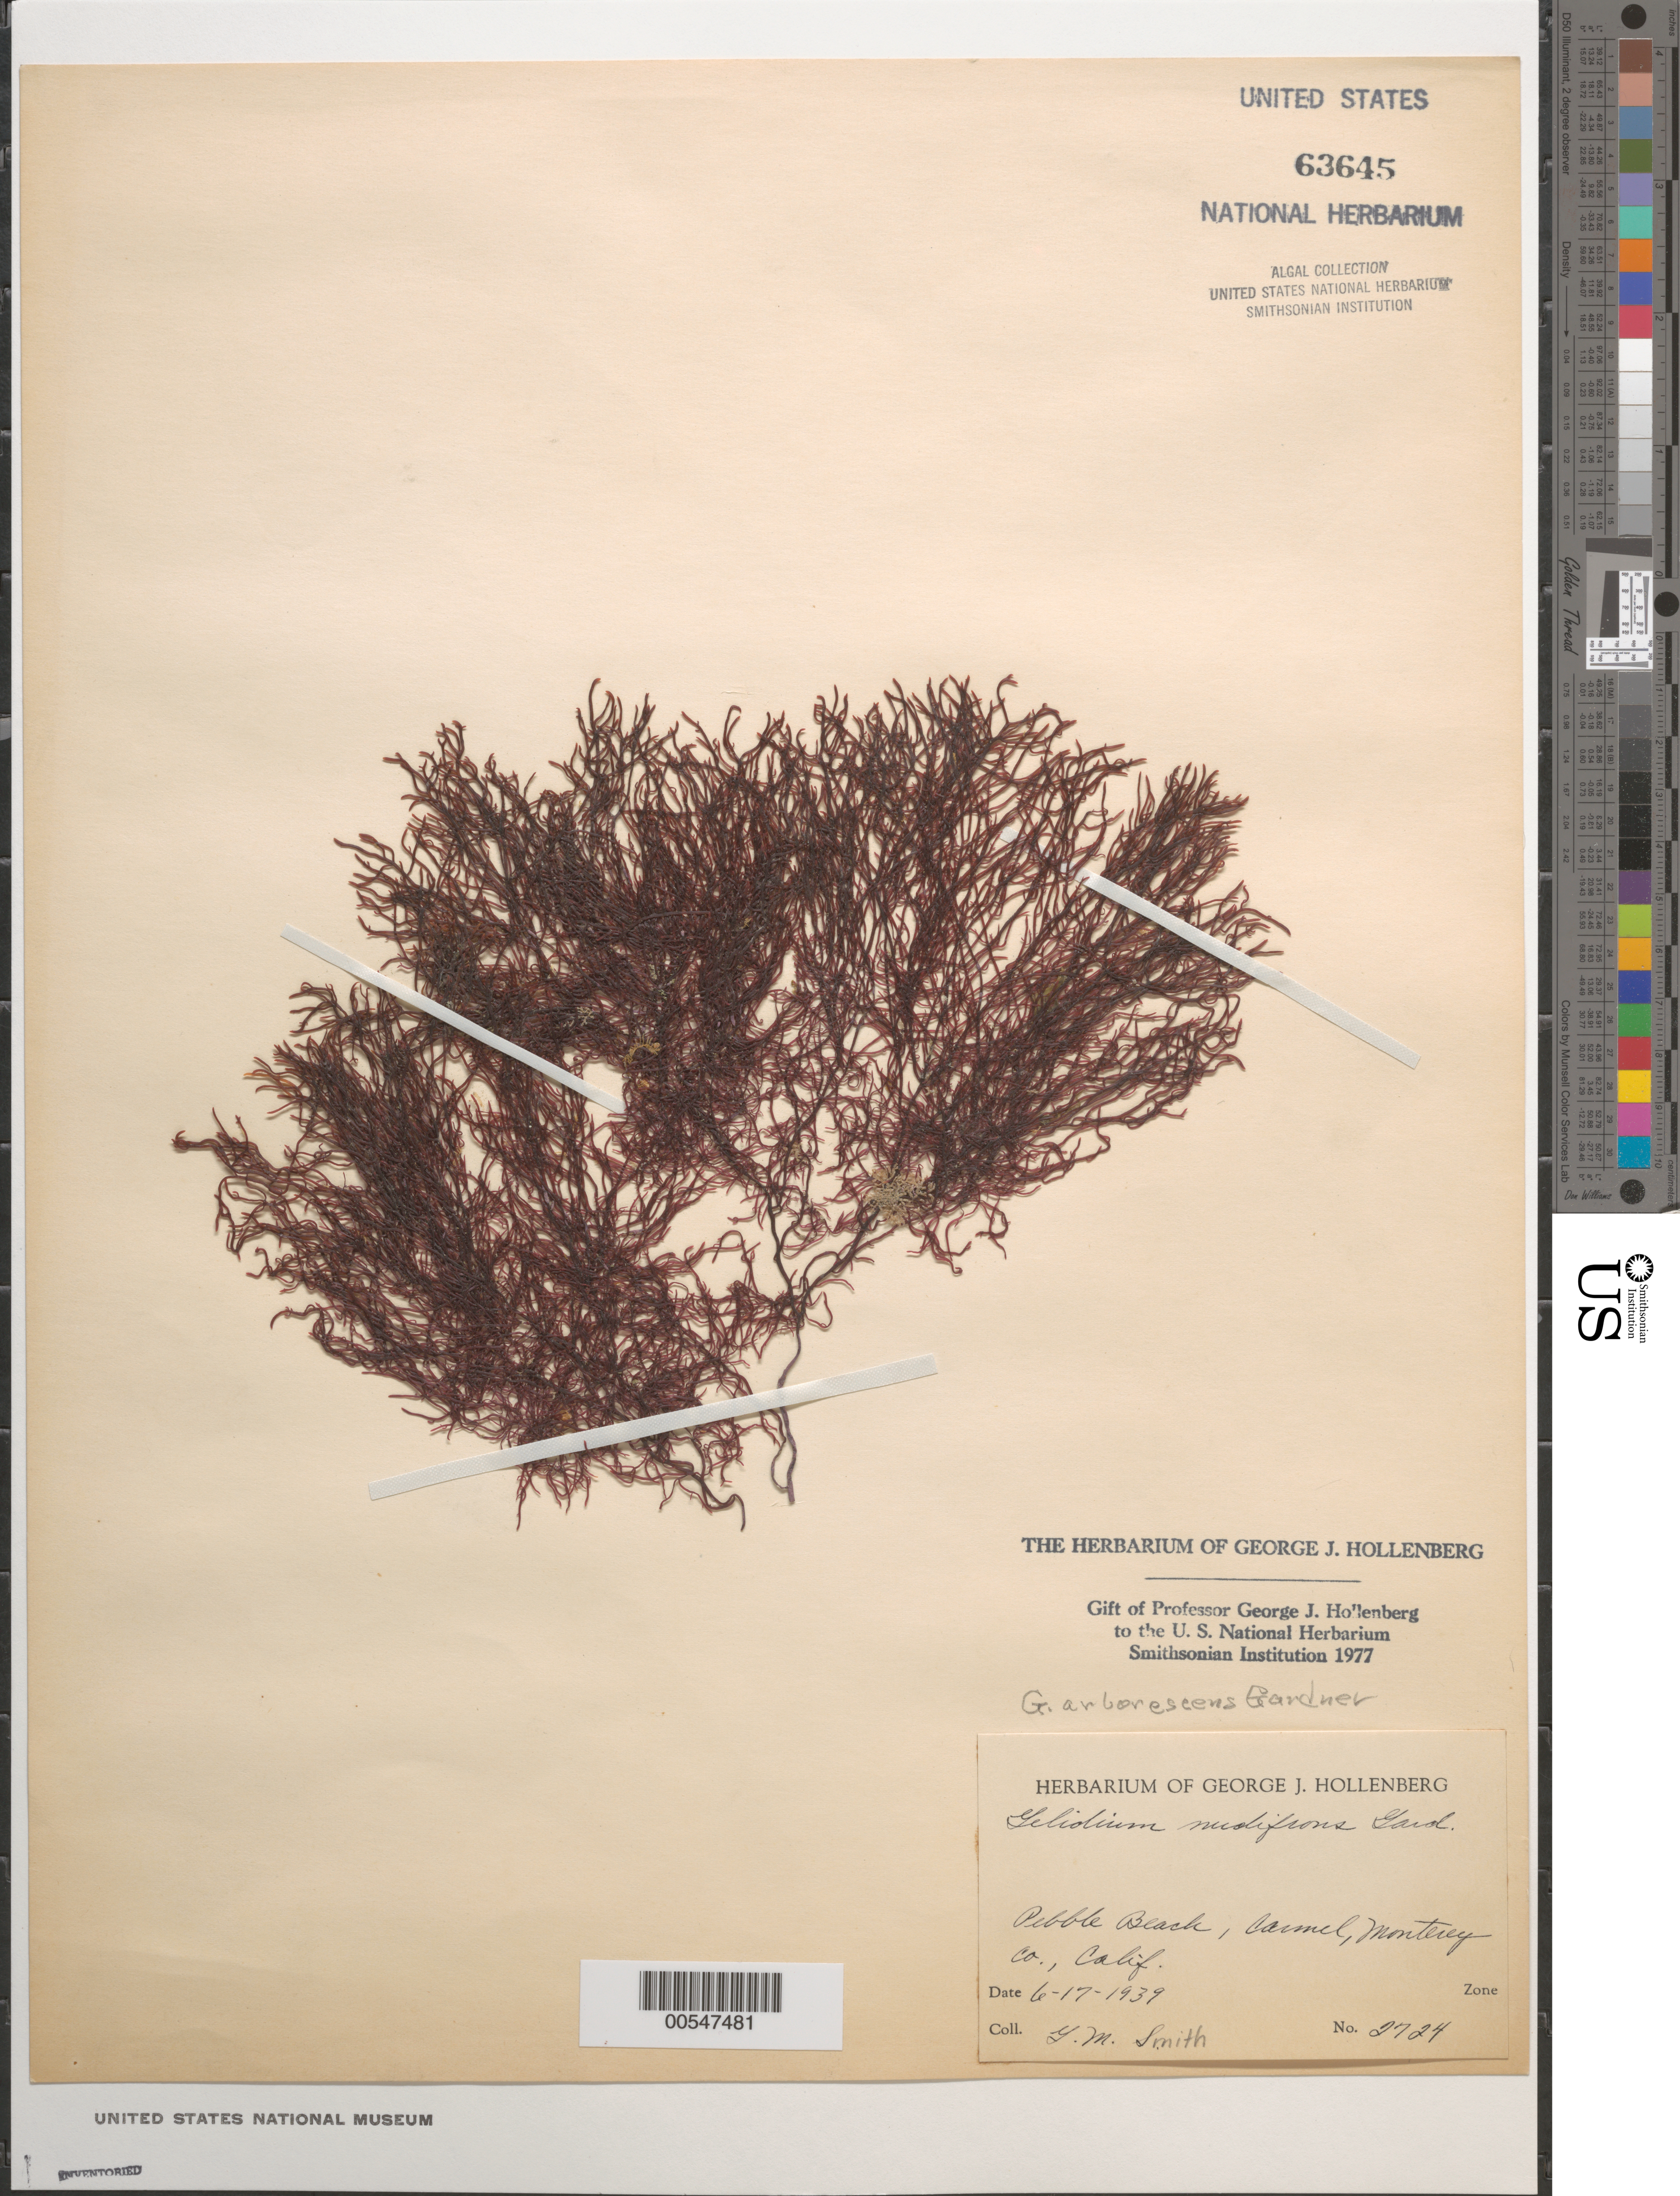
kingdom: Plantae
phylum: Rhodophyta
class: Florideophyceae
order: Gelidiales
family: Gelidiaceae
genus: Gelidium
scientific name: Gelidium arborescens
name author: N.L. Gardner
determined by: Hollenberg, George J.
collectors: G. M. Smith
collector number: GJH 2724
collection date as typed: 17 Jun 1939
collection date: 1939-06-17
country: United States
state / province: California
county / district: Monterey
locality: Pebble Beach, Carmel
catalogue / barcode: US 63645